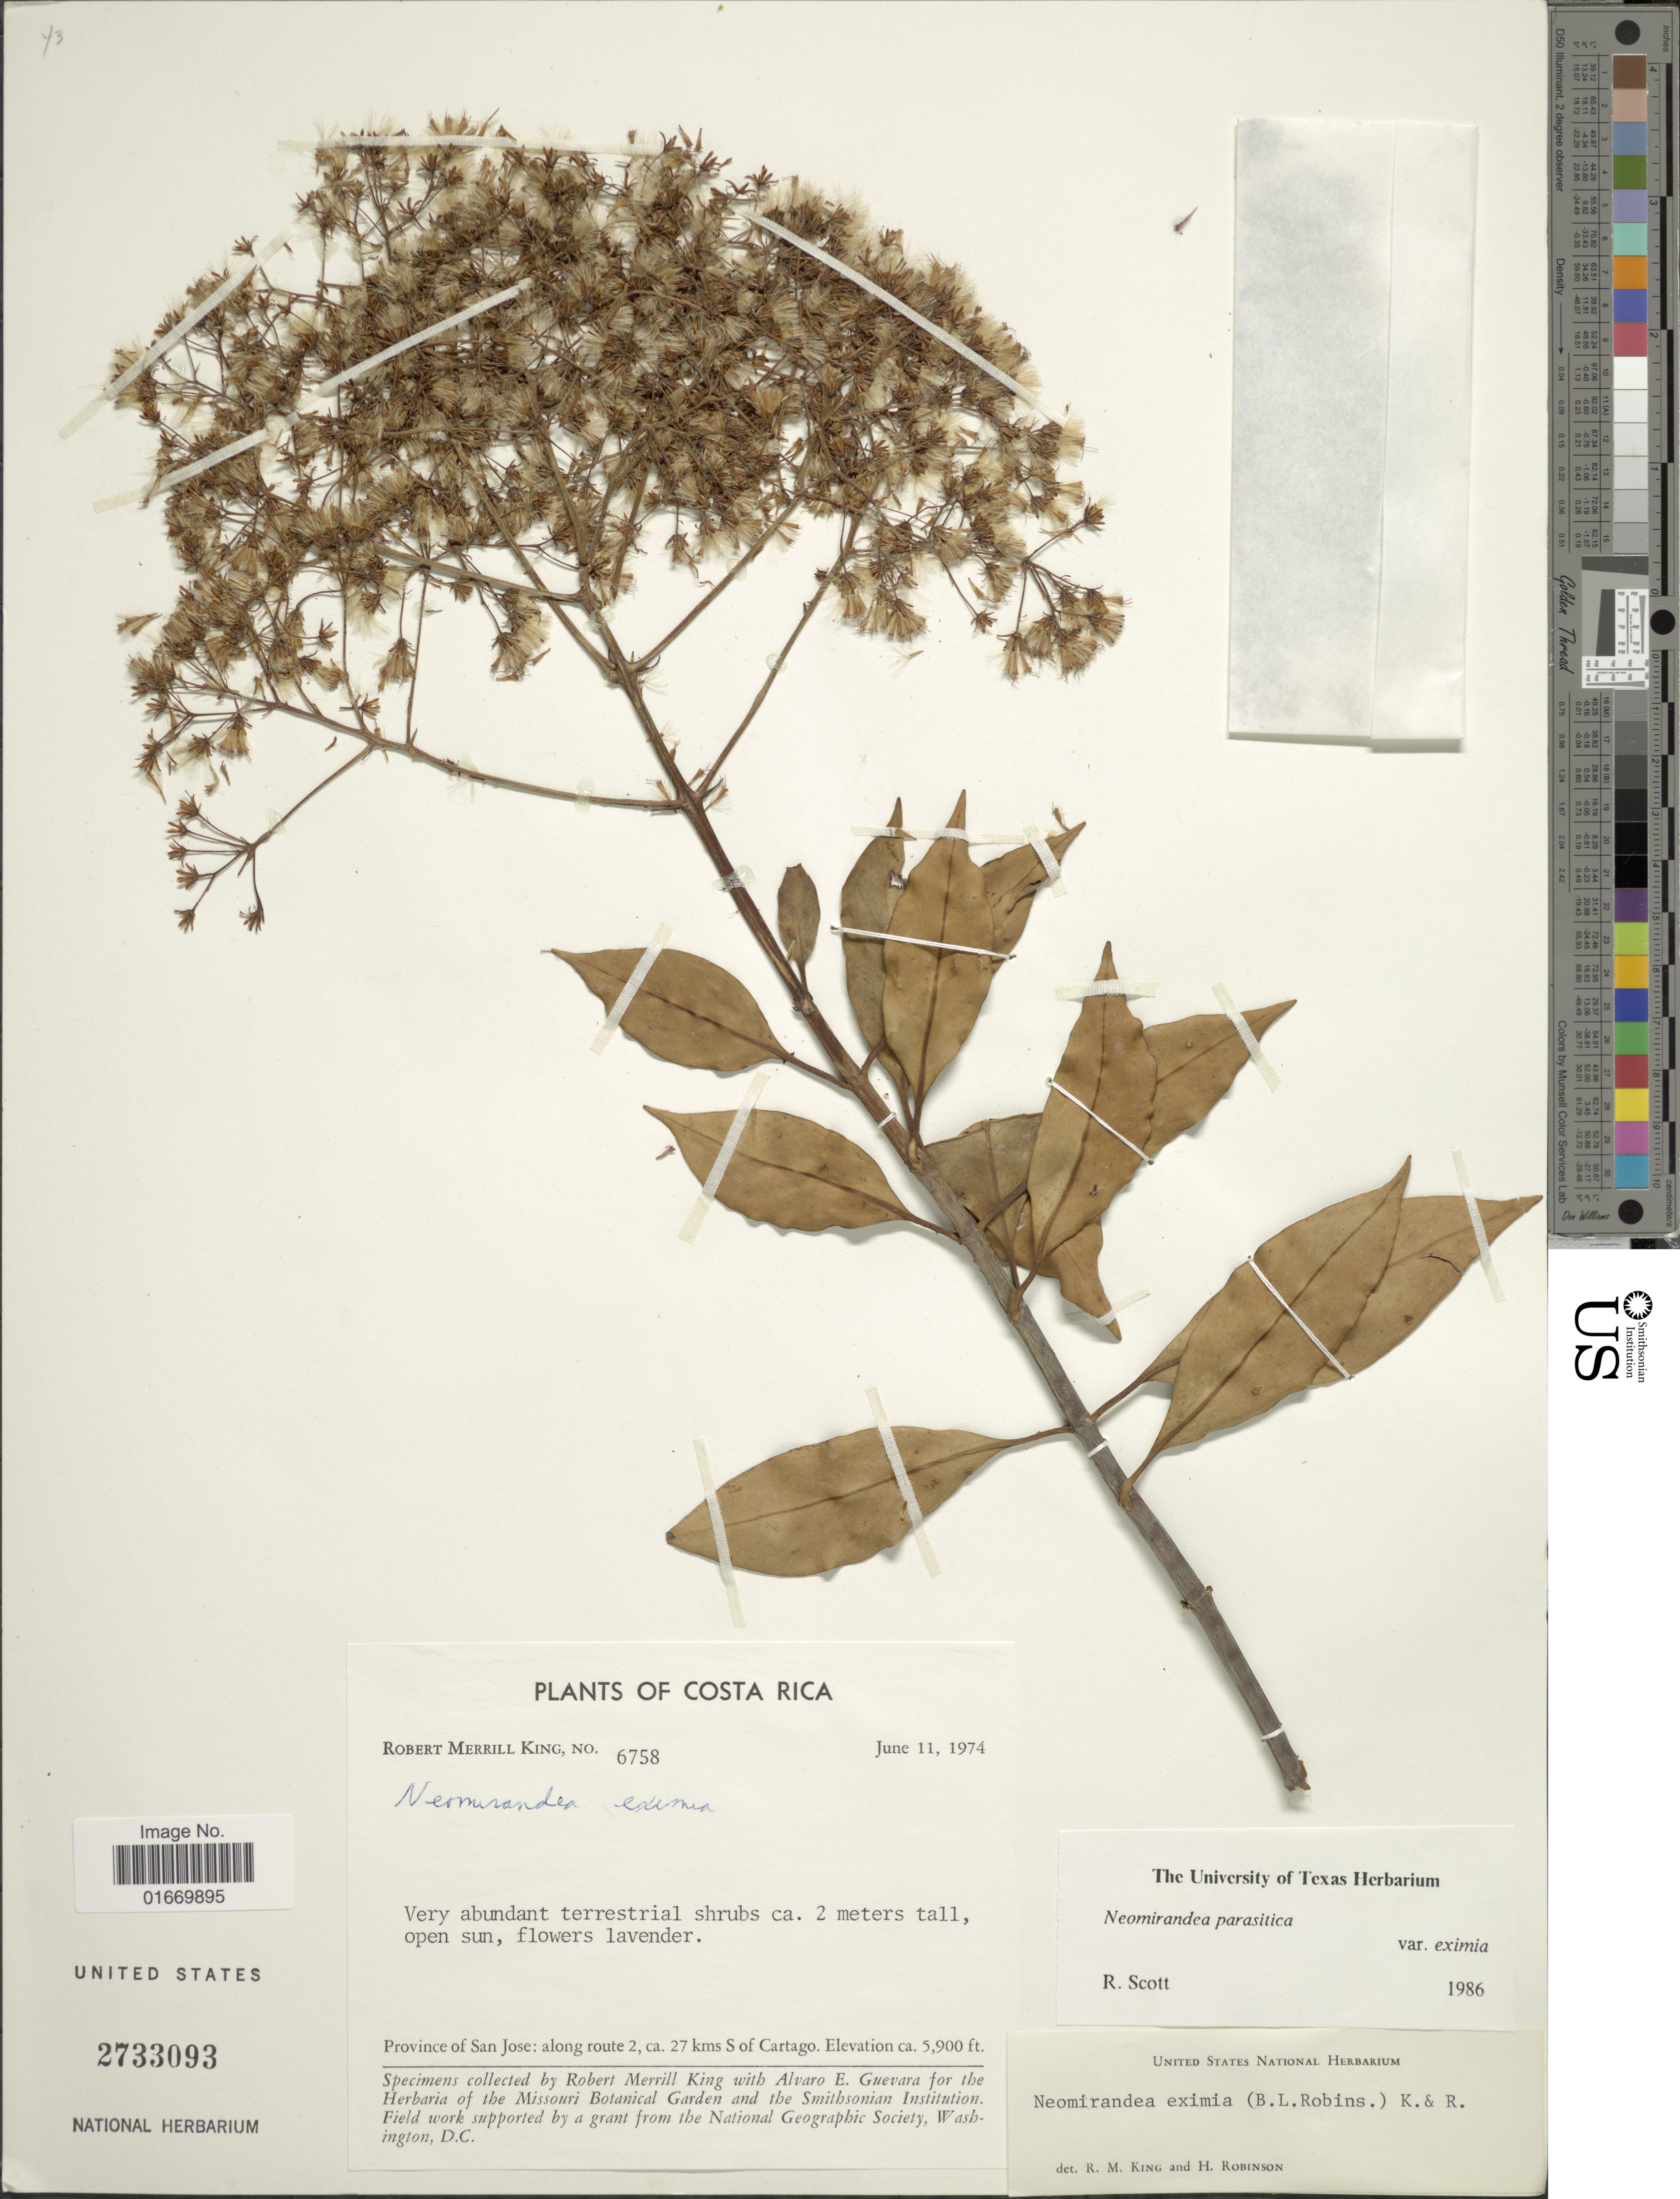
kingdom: Plantae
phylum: Tracheophyta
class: Magnoliopsida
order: Asterales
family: Asteraceae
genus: Neomirandea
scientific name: Neomirandea eximia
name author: (B.L. Rob.) R.M. King & H. Rob.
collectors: R. M. King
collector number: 6758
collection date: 1974-06-11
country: Costa Rica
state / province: San José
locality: Along route 2, ca 27 kms S of Cartago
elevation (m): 884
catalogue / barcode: US 2733093